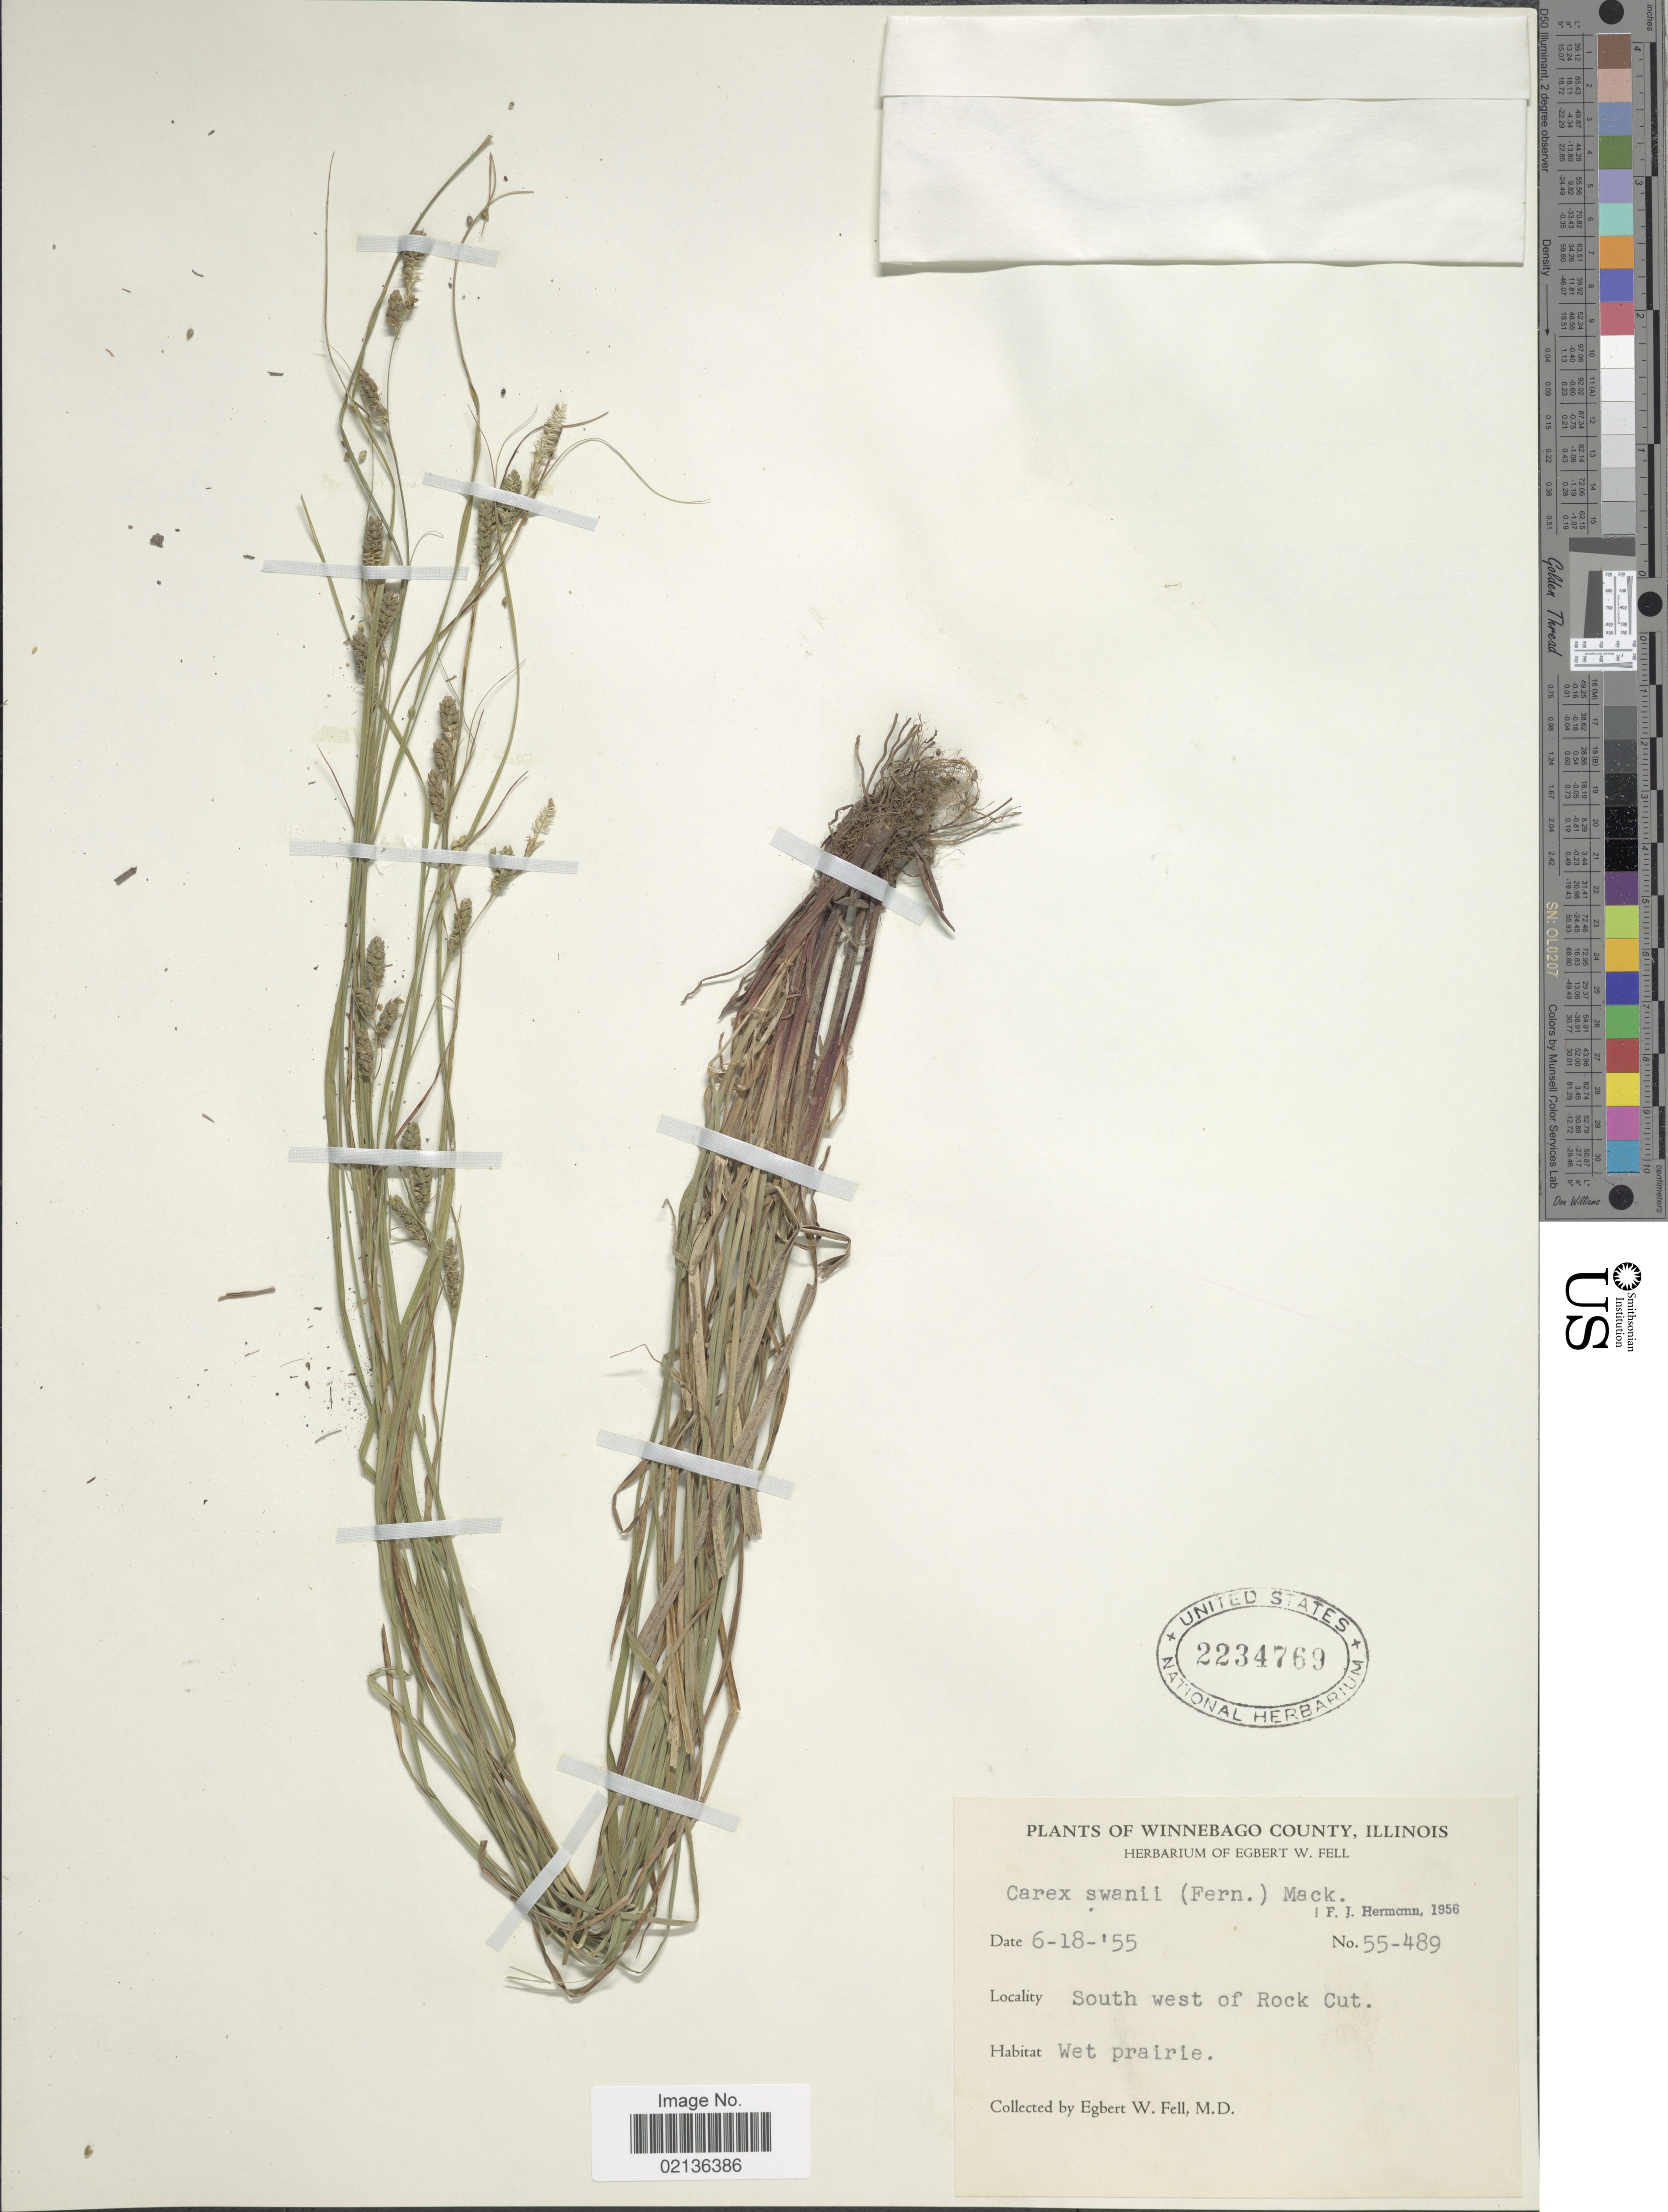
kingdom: Plantae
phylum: Tracheophyta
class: Liliopsida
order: Poales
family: Cyperaceae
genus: Carex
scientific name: Carex swanii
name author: (Fernald) Mack.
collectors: E. Fell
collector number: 55-489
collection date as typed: Transcribed d/m/y: 18/6/55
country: United States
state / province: Illinois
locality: Winnebago County, Illinois, South west of Rock Cut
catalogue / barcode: US 2234769